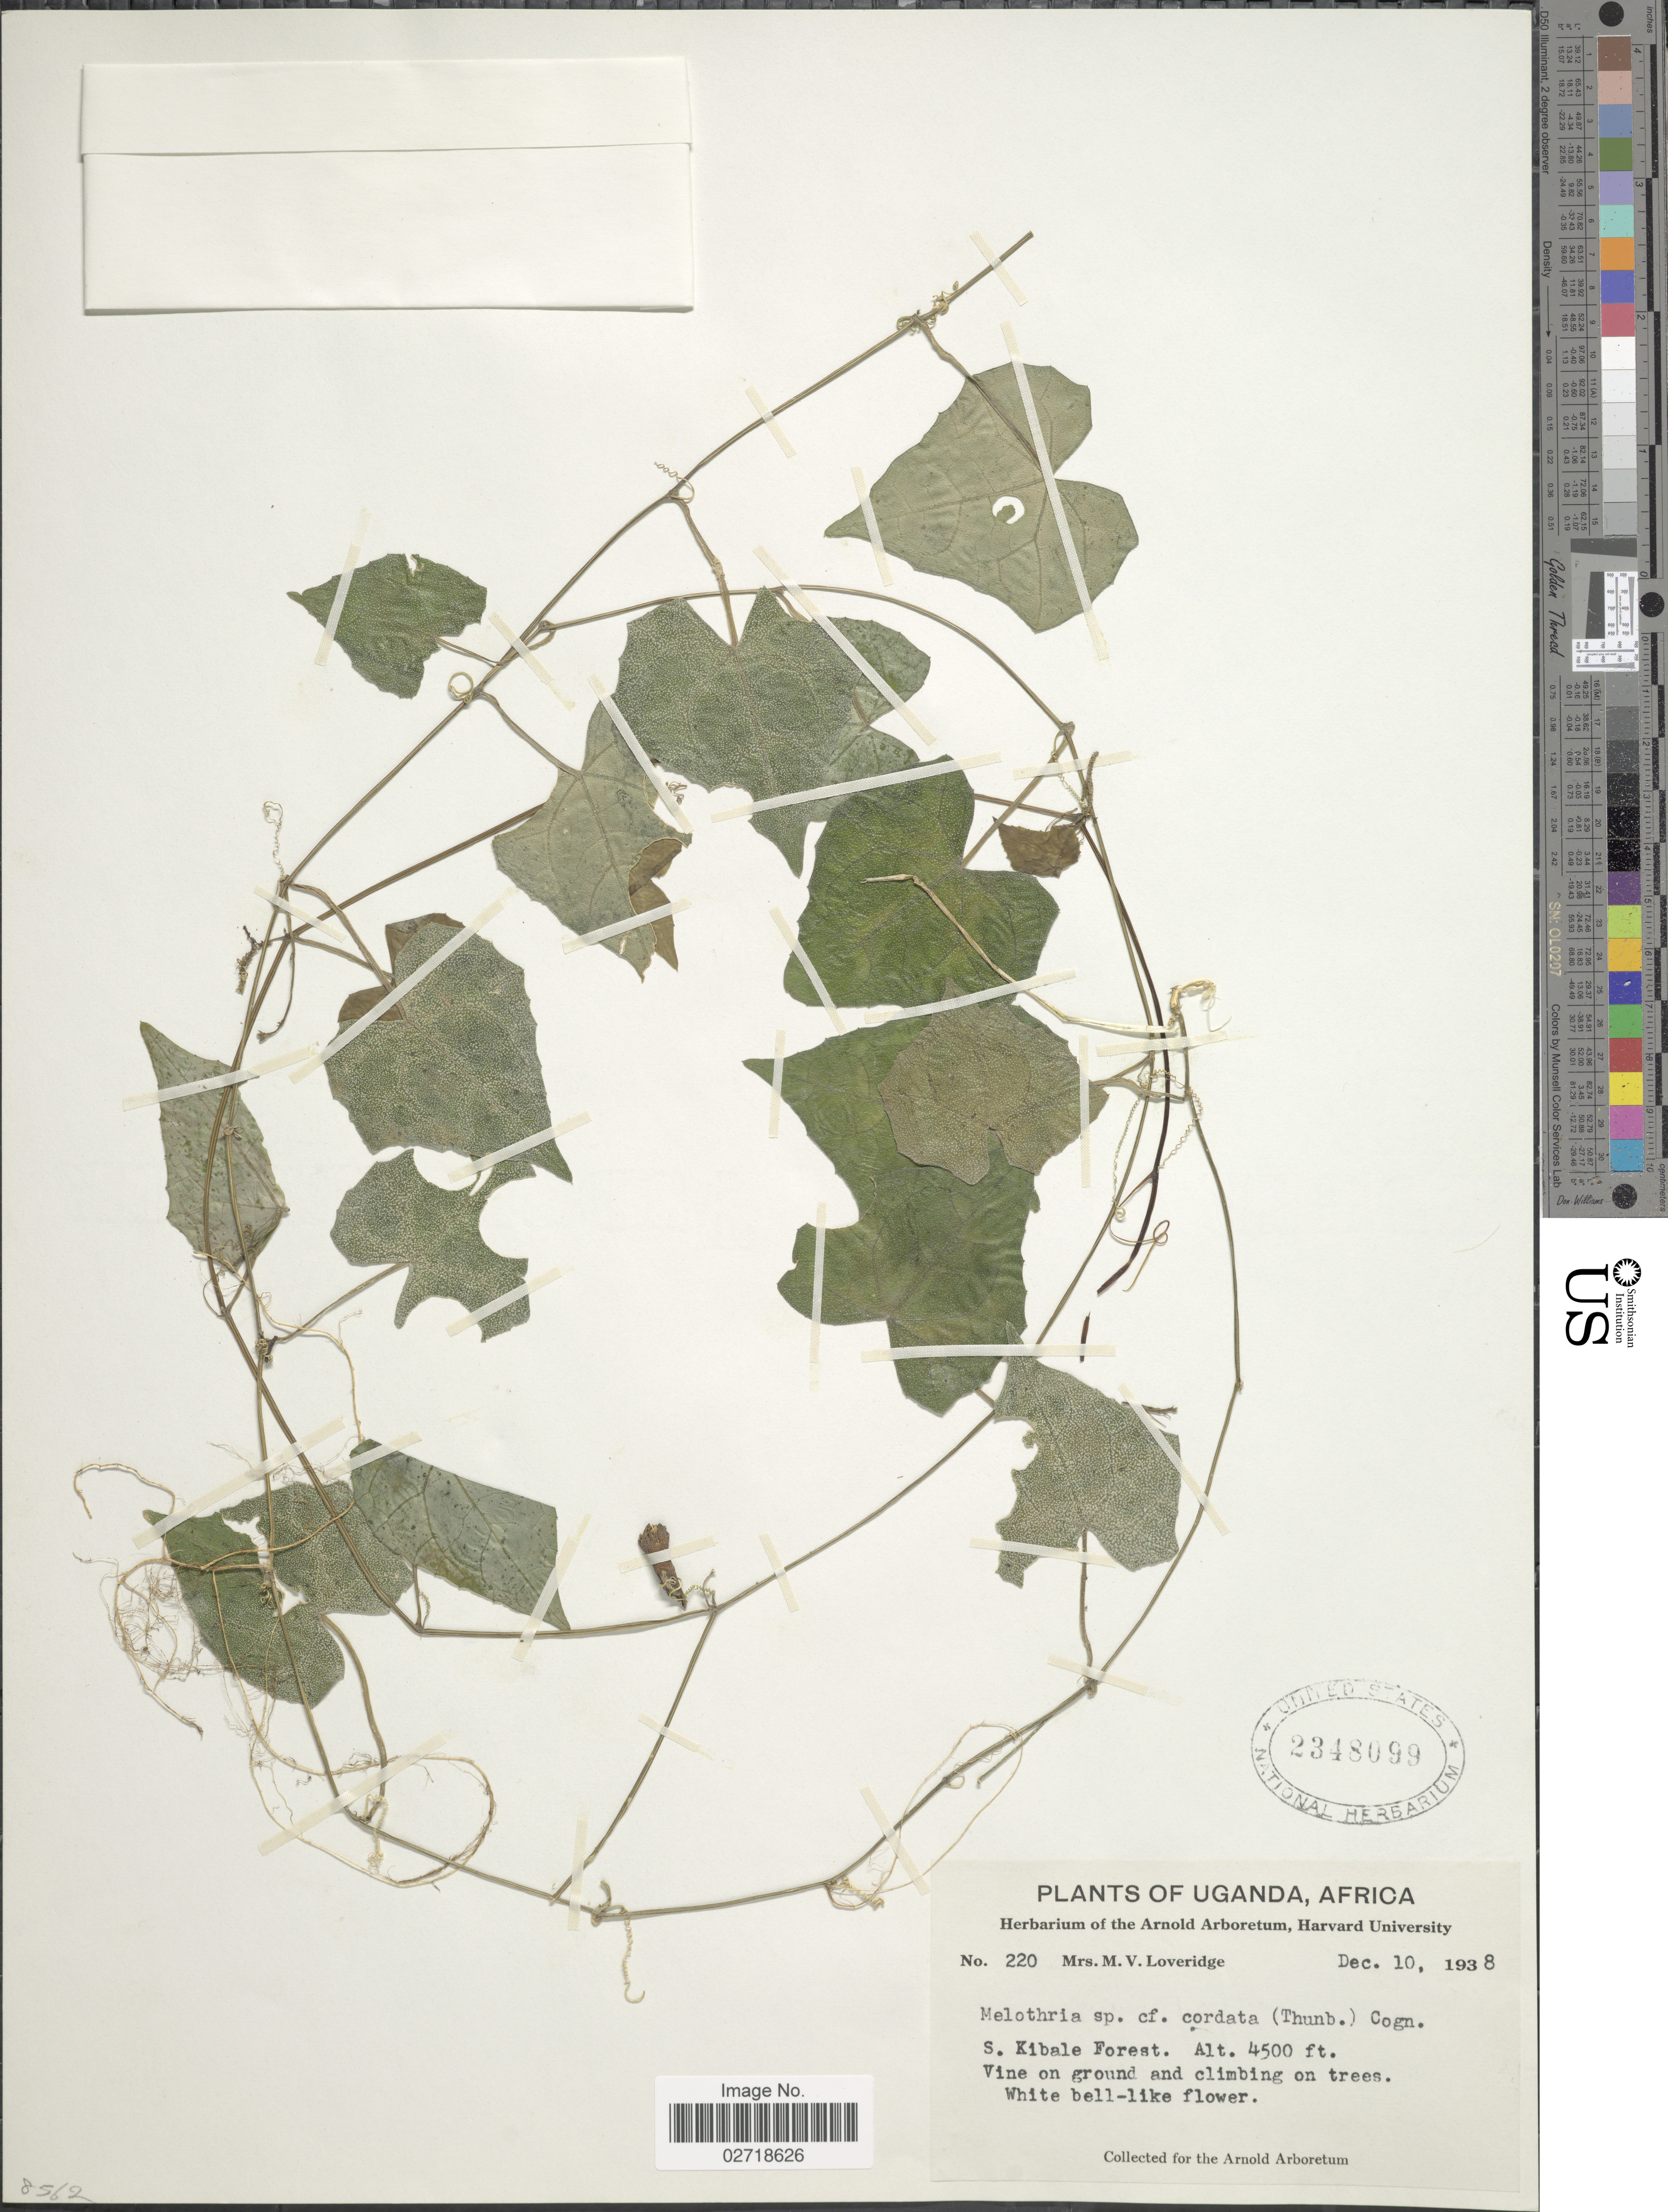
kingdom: Plantae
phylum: Tracheophyta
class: Magnoliopsida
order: Cucurbitales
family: Cucurbitaceae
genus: Zehneria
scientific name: Zehneria sp.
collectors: M. Loveridge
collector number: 220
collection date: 1938-12-10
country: Uganda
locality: Uganda, Africa, S. Kibale Forest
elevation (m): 1372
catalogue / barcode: US 2348099